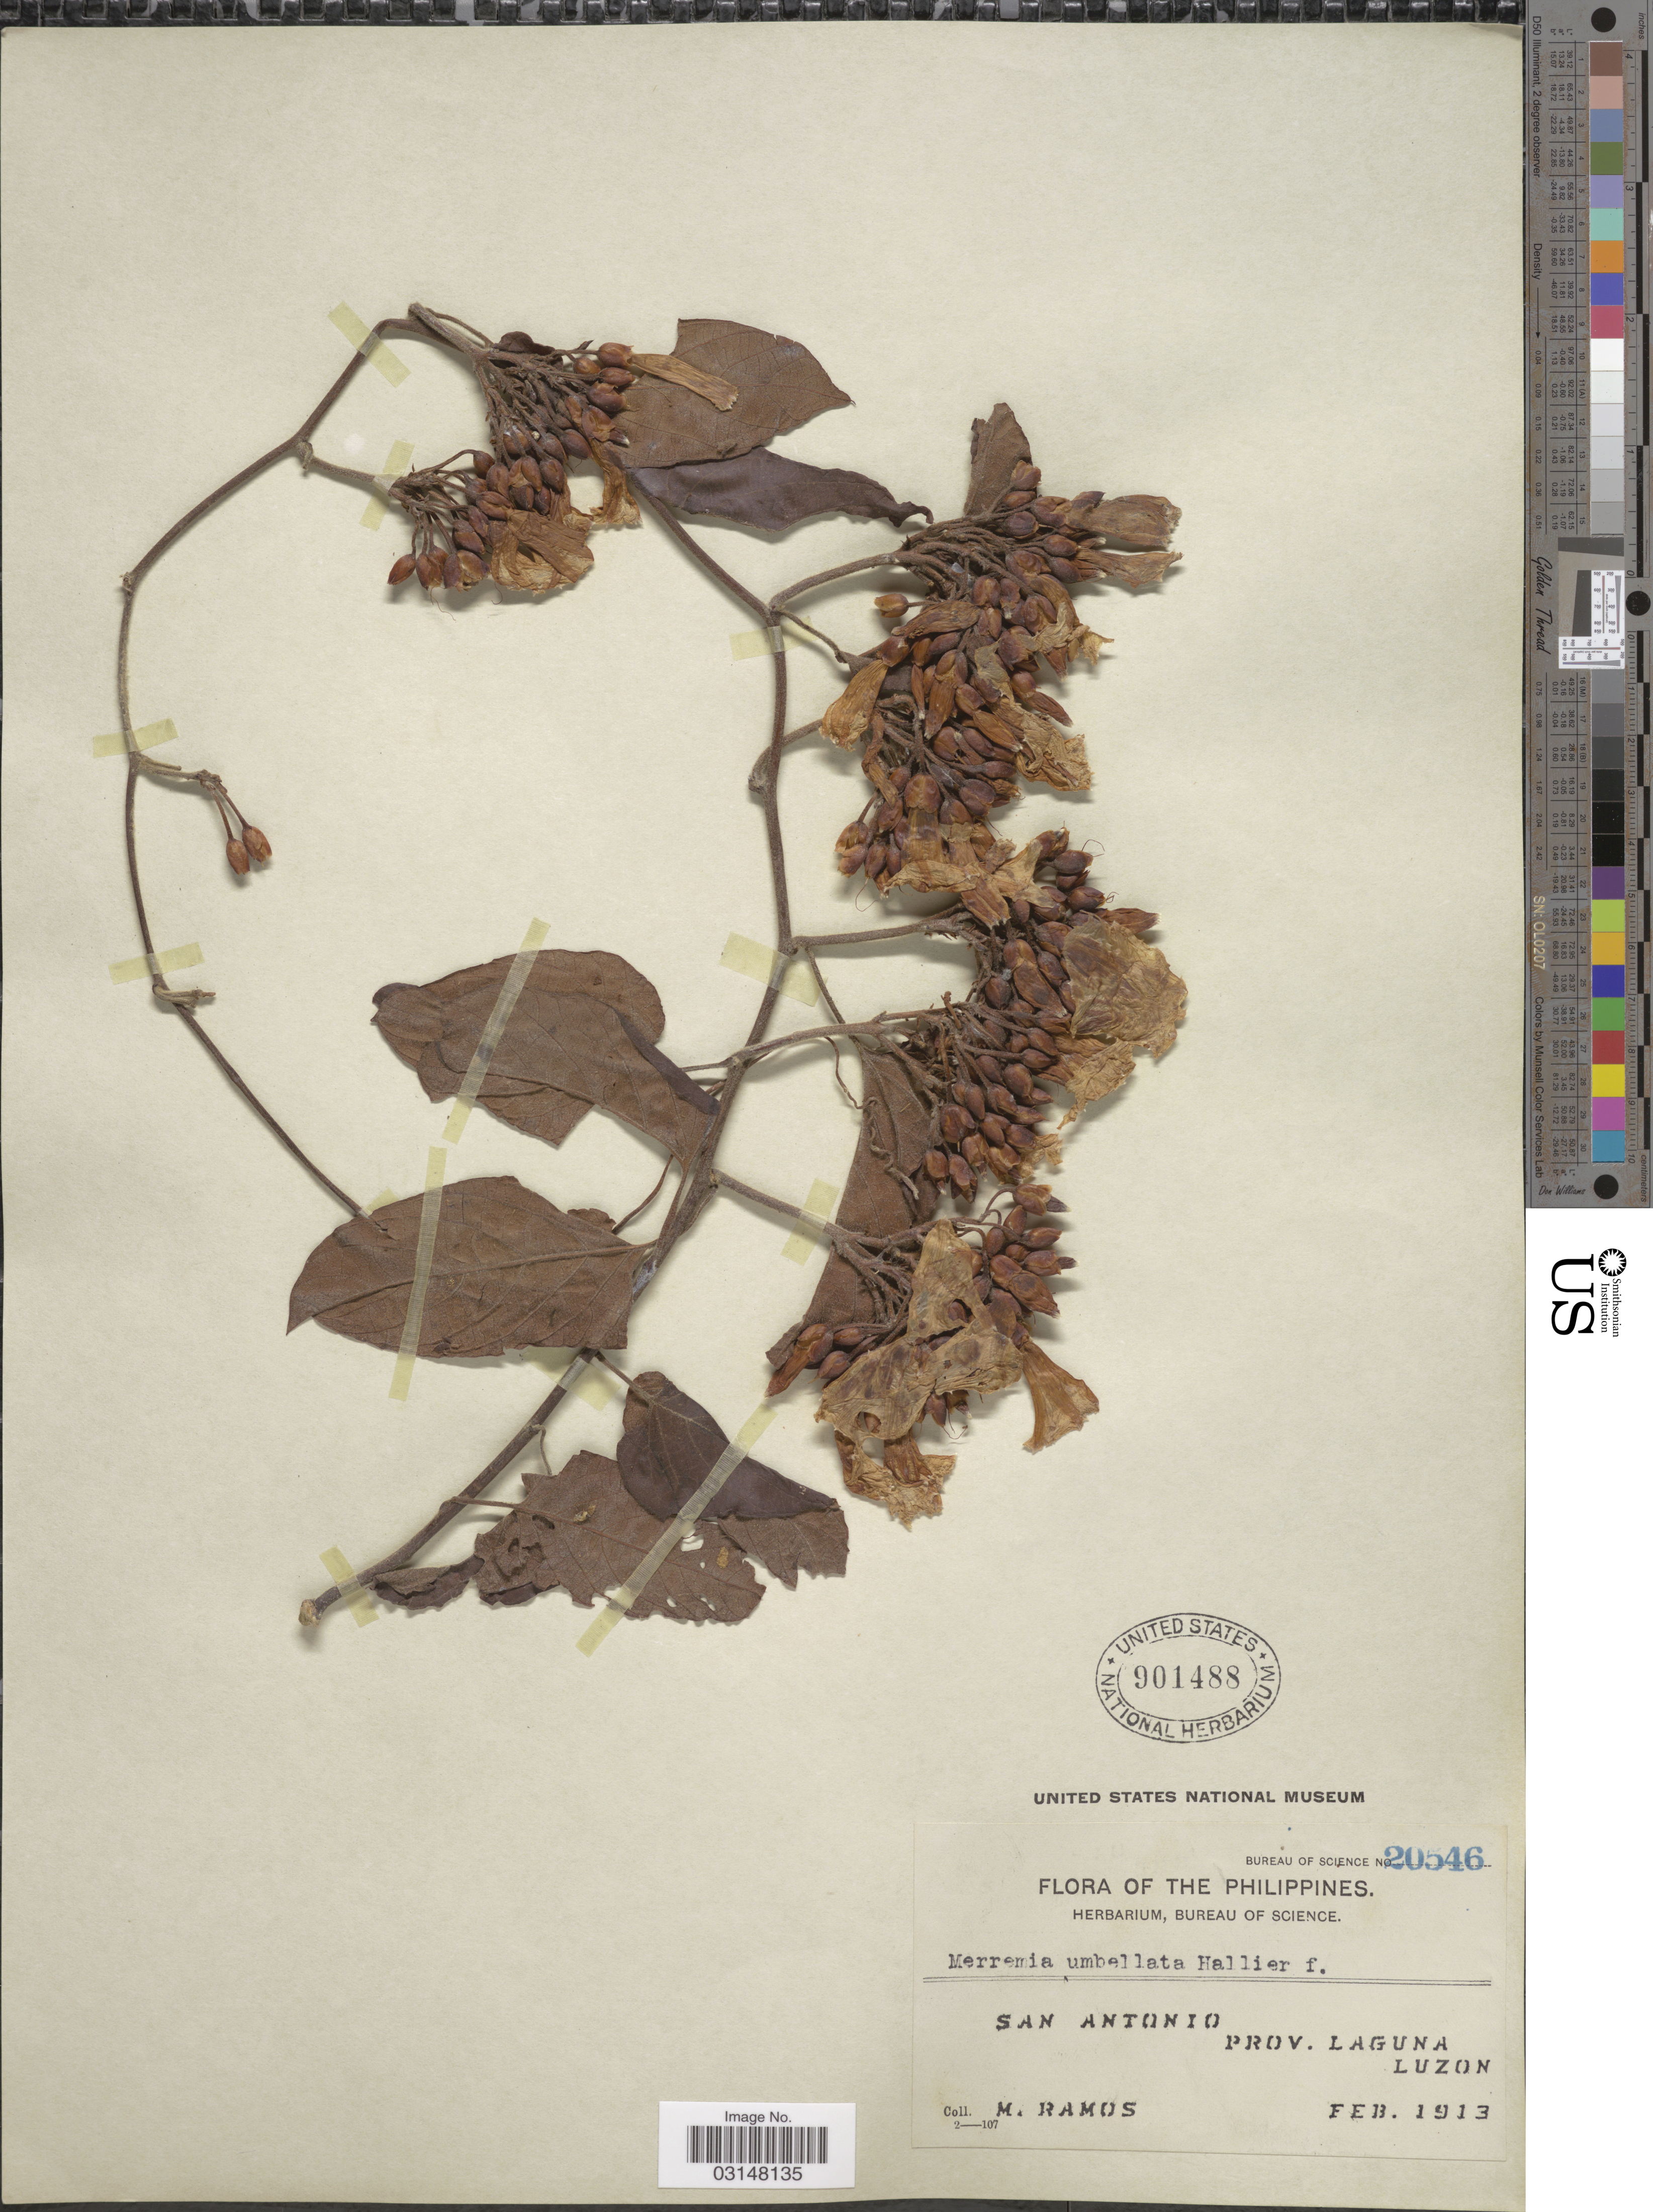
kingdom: Plantae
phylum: Tracheophyta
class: Magnoliopsida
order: Solanales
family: Convolvulaceae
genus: Camonea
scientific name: Camonea pilosa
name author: (Houtt.) A. R. Simões & Staples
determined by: Strong, Mark T., (BOT), Smithsonian Institution - National Museum of Natural History (UNITED STATES)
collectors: M. Ramos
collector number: Bureau of Science 20546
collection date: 1913-02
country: Philippines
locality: San Antonio, Prov. Laguna, Luzon.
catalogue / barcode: US 901488